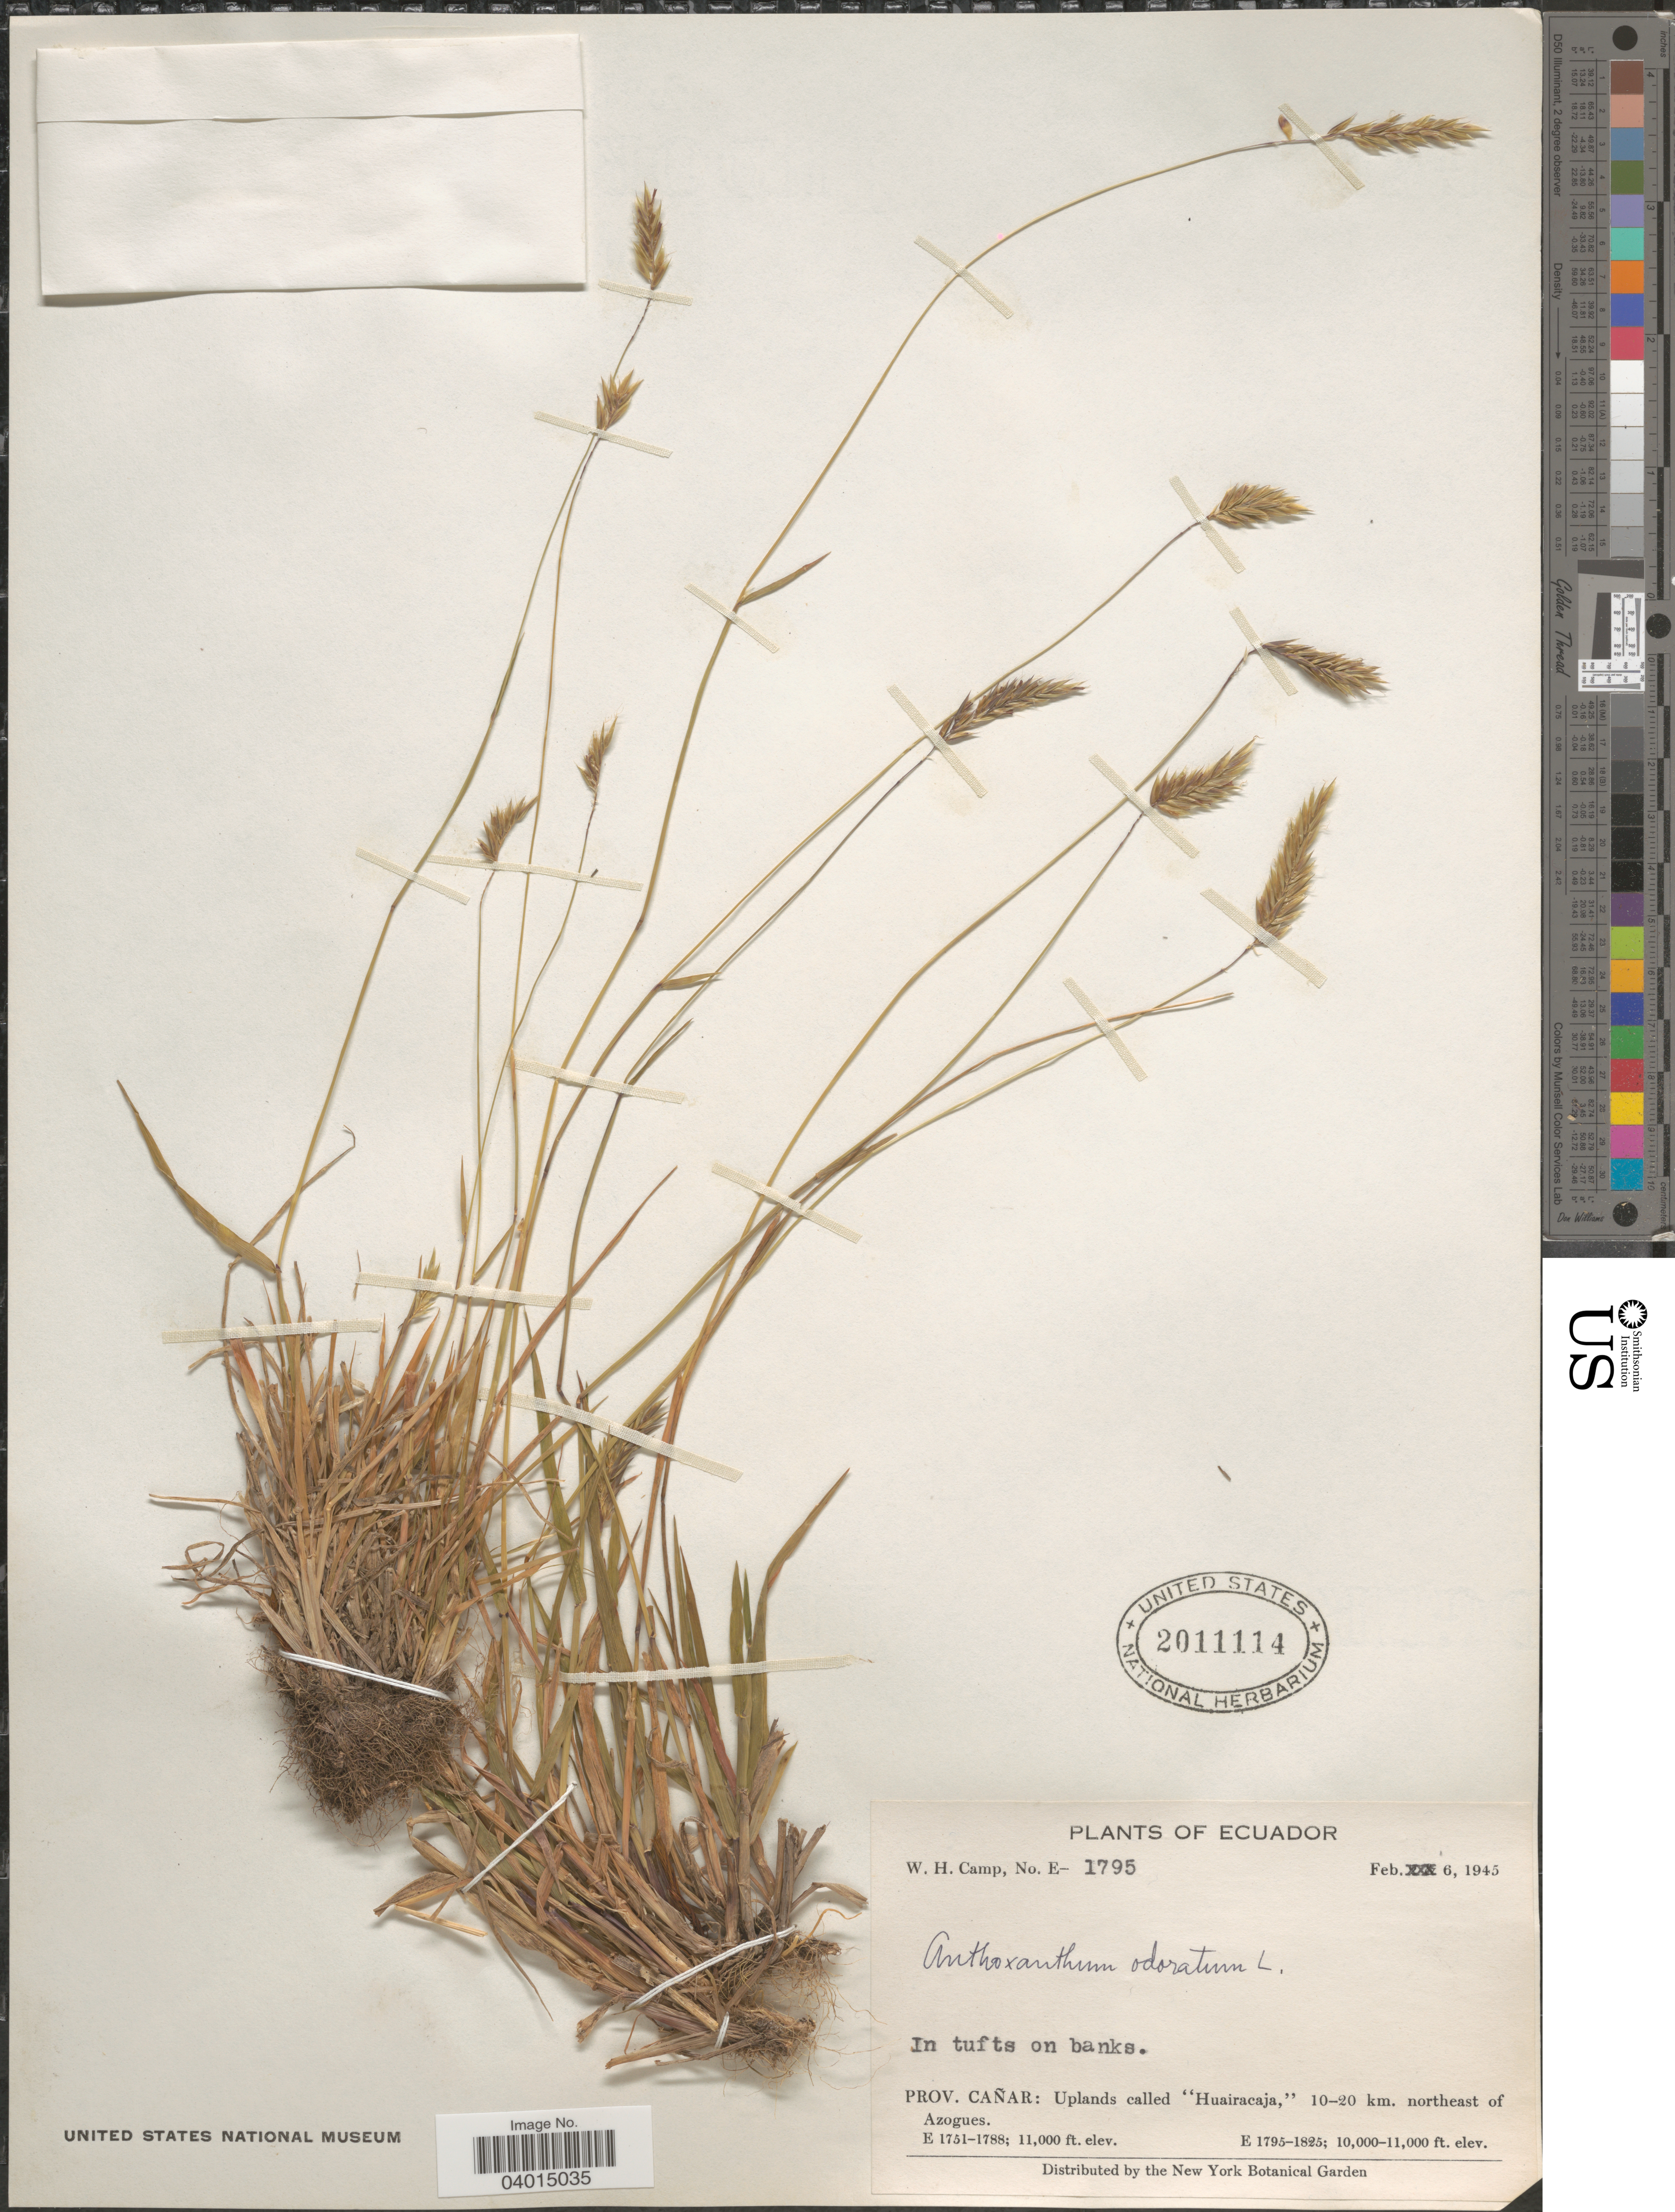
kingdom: Plantae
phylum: Tracheophyta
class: Liliopsida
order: Poales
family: Poaceae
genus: Anthoxanthum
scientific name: Anthoxanthum odoratum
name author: L.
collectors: W. H. Camp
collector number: E-1795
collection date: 1945-02-06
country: Ecuador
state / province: Cañar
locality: Uplands called "Huairacaja," 10-20 km. northeast of Azogues.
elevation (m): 3048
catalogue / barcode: US 2011114